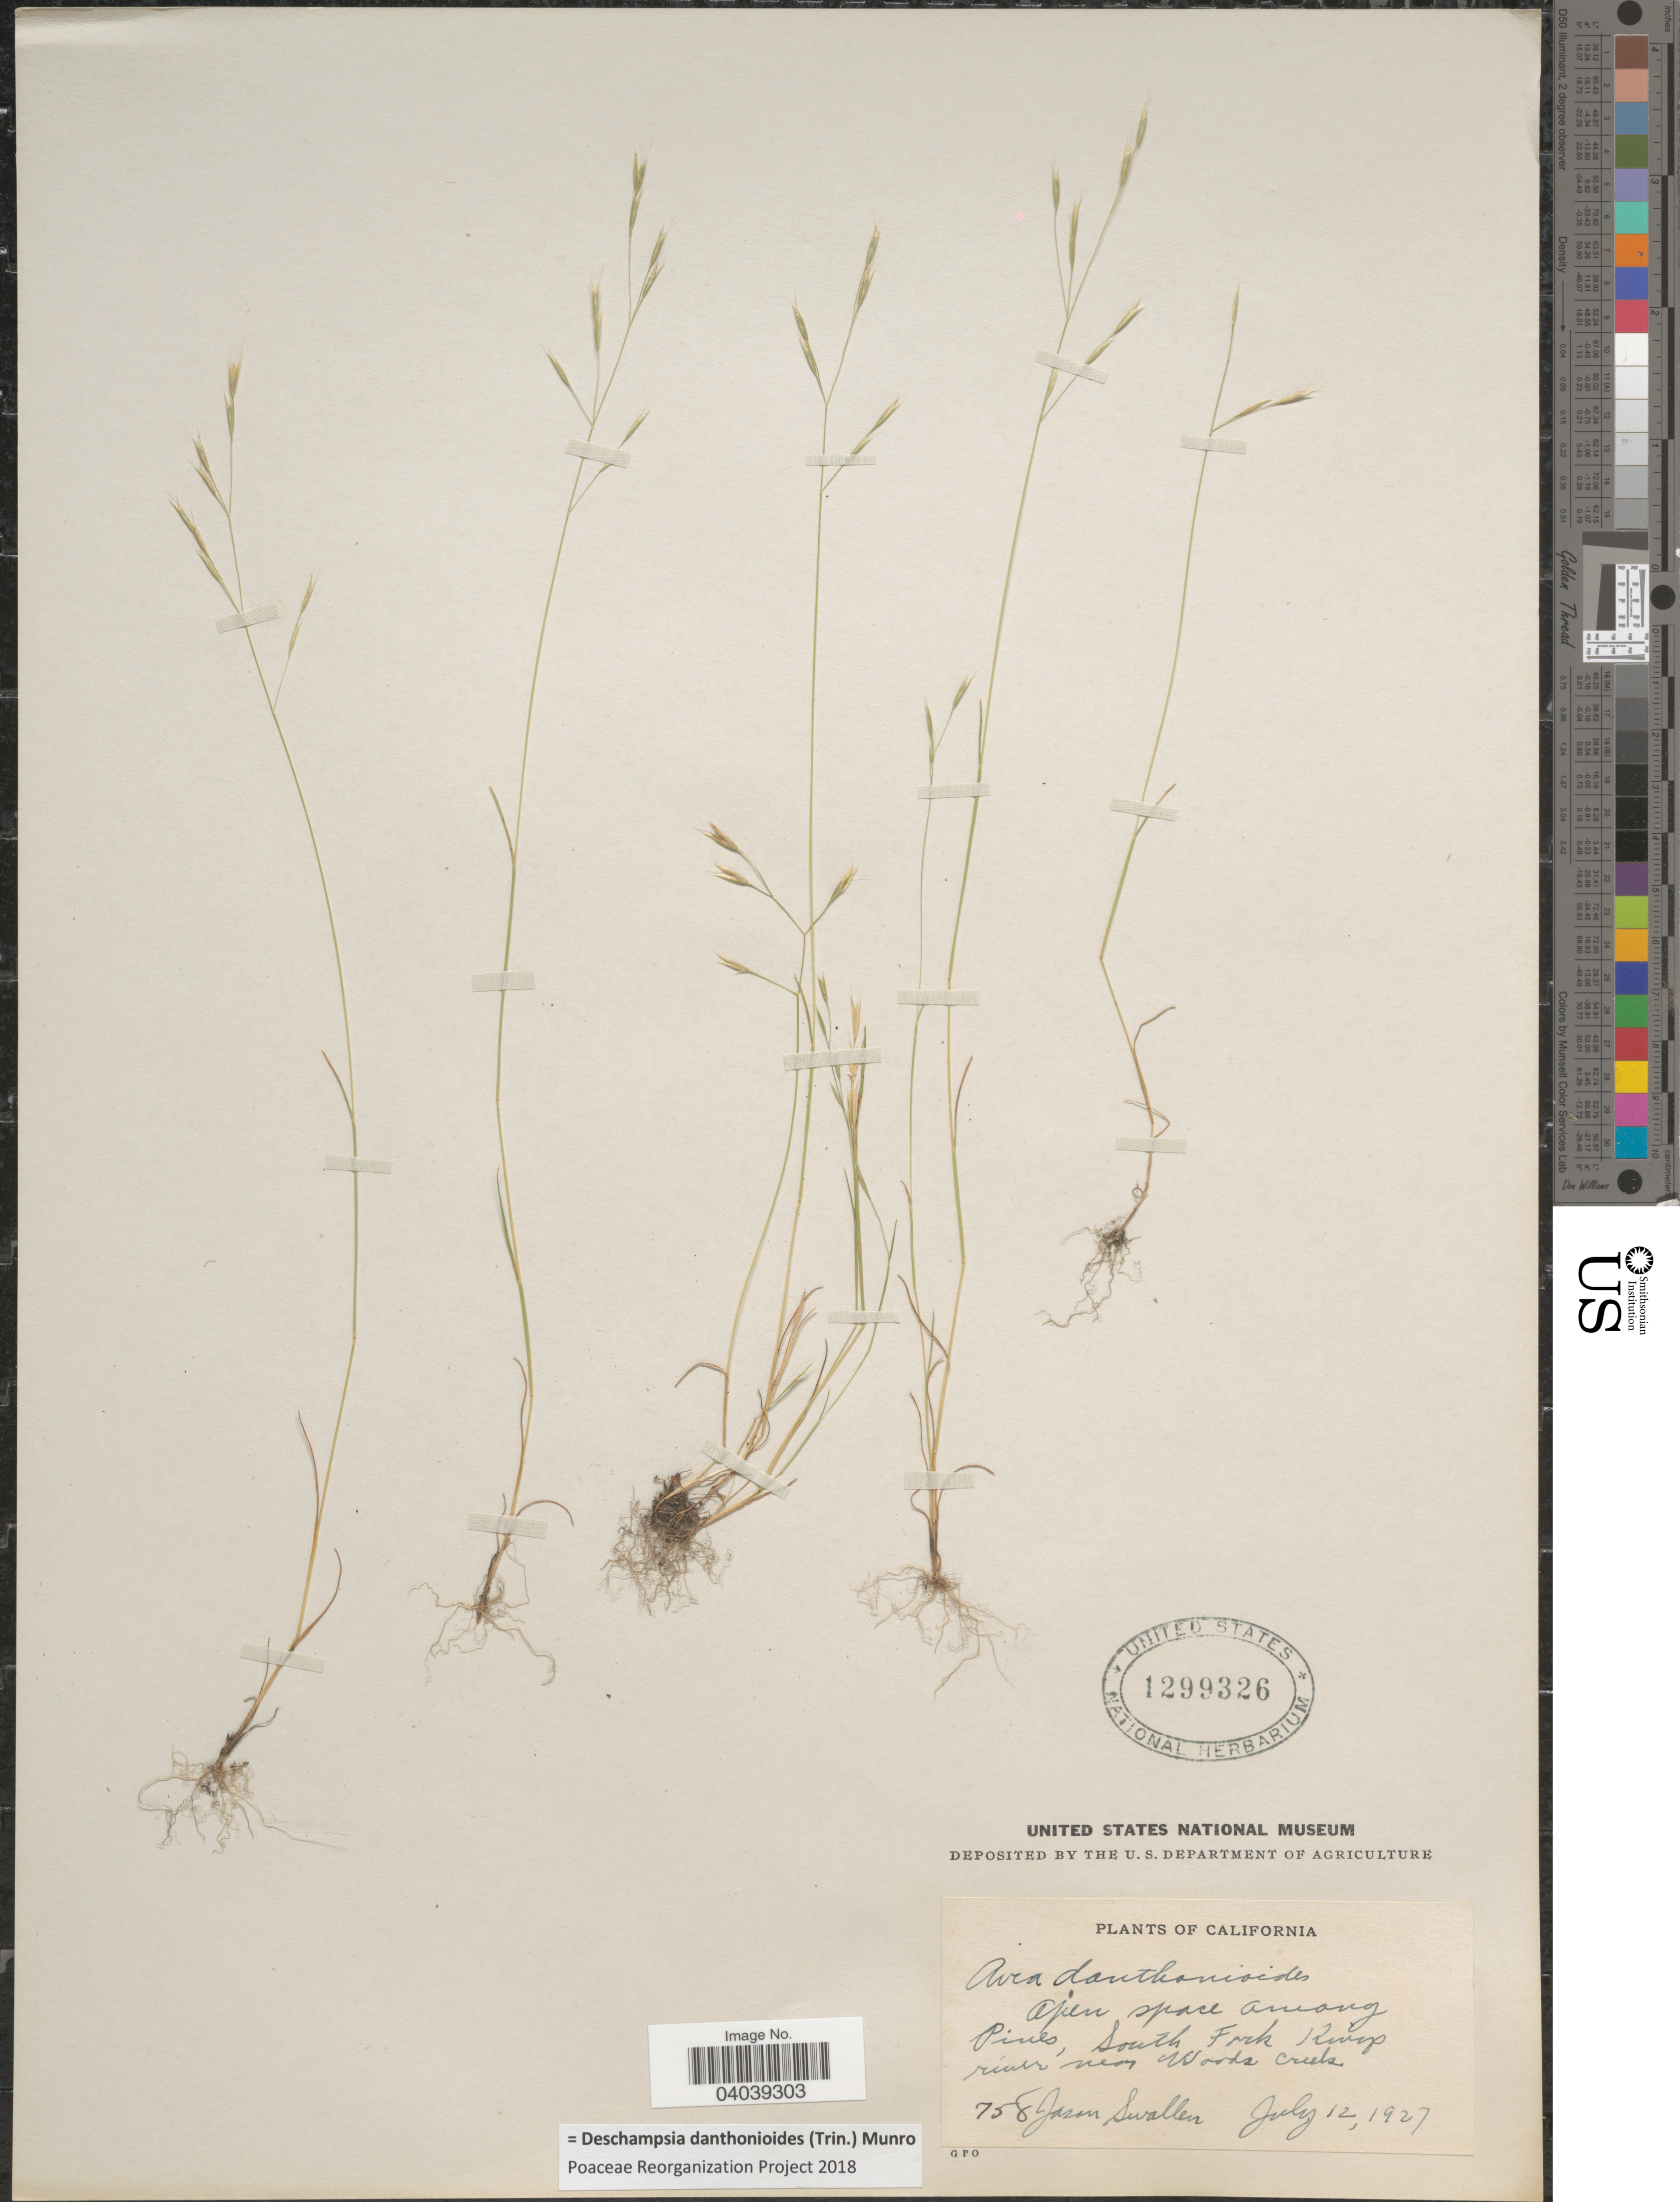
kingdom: Plantae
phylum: Tracheophyta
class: Liliopsida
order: Poales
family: Poaceae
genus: Deschampsia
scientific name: Deschampsia danthonioides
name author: (Trin.) Munro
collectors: J. R. Swallen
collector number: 758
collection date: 1927-07-12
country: United States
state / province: California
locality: Open space among Pines, South Fork Kings river near Woods creeks.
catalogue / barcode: US 1299326